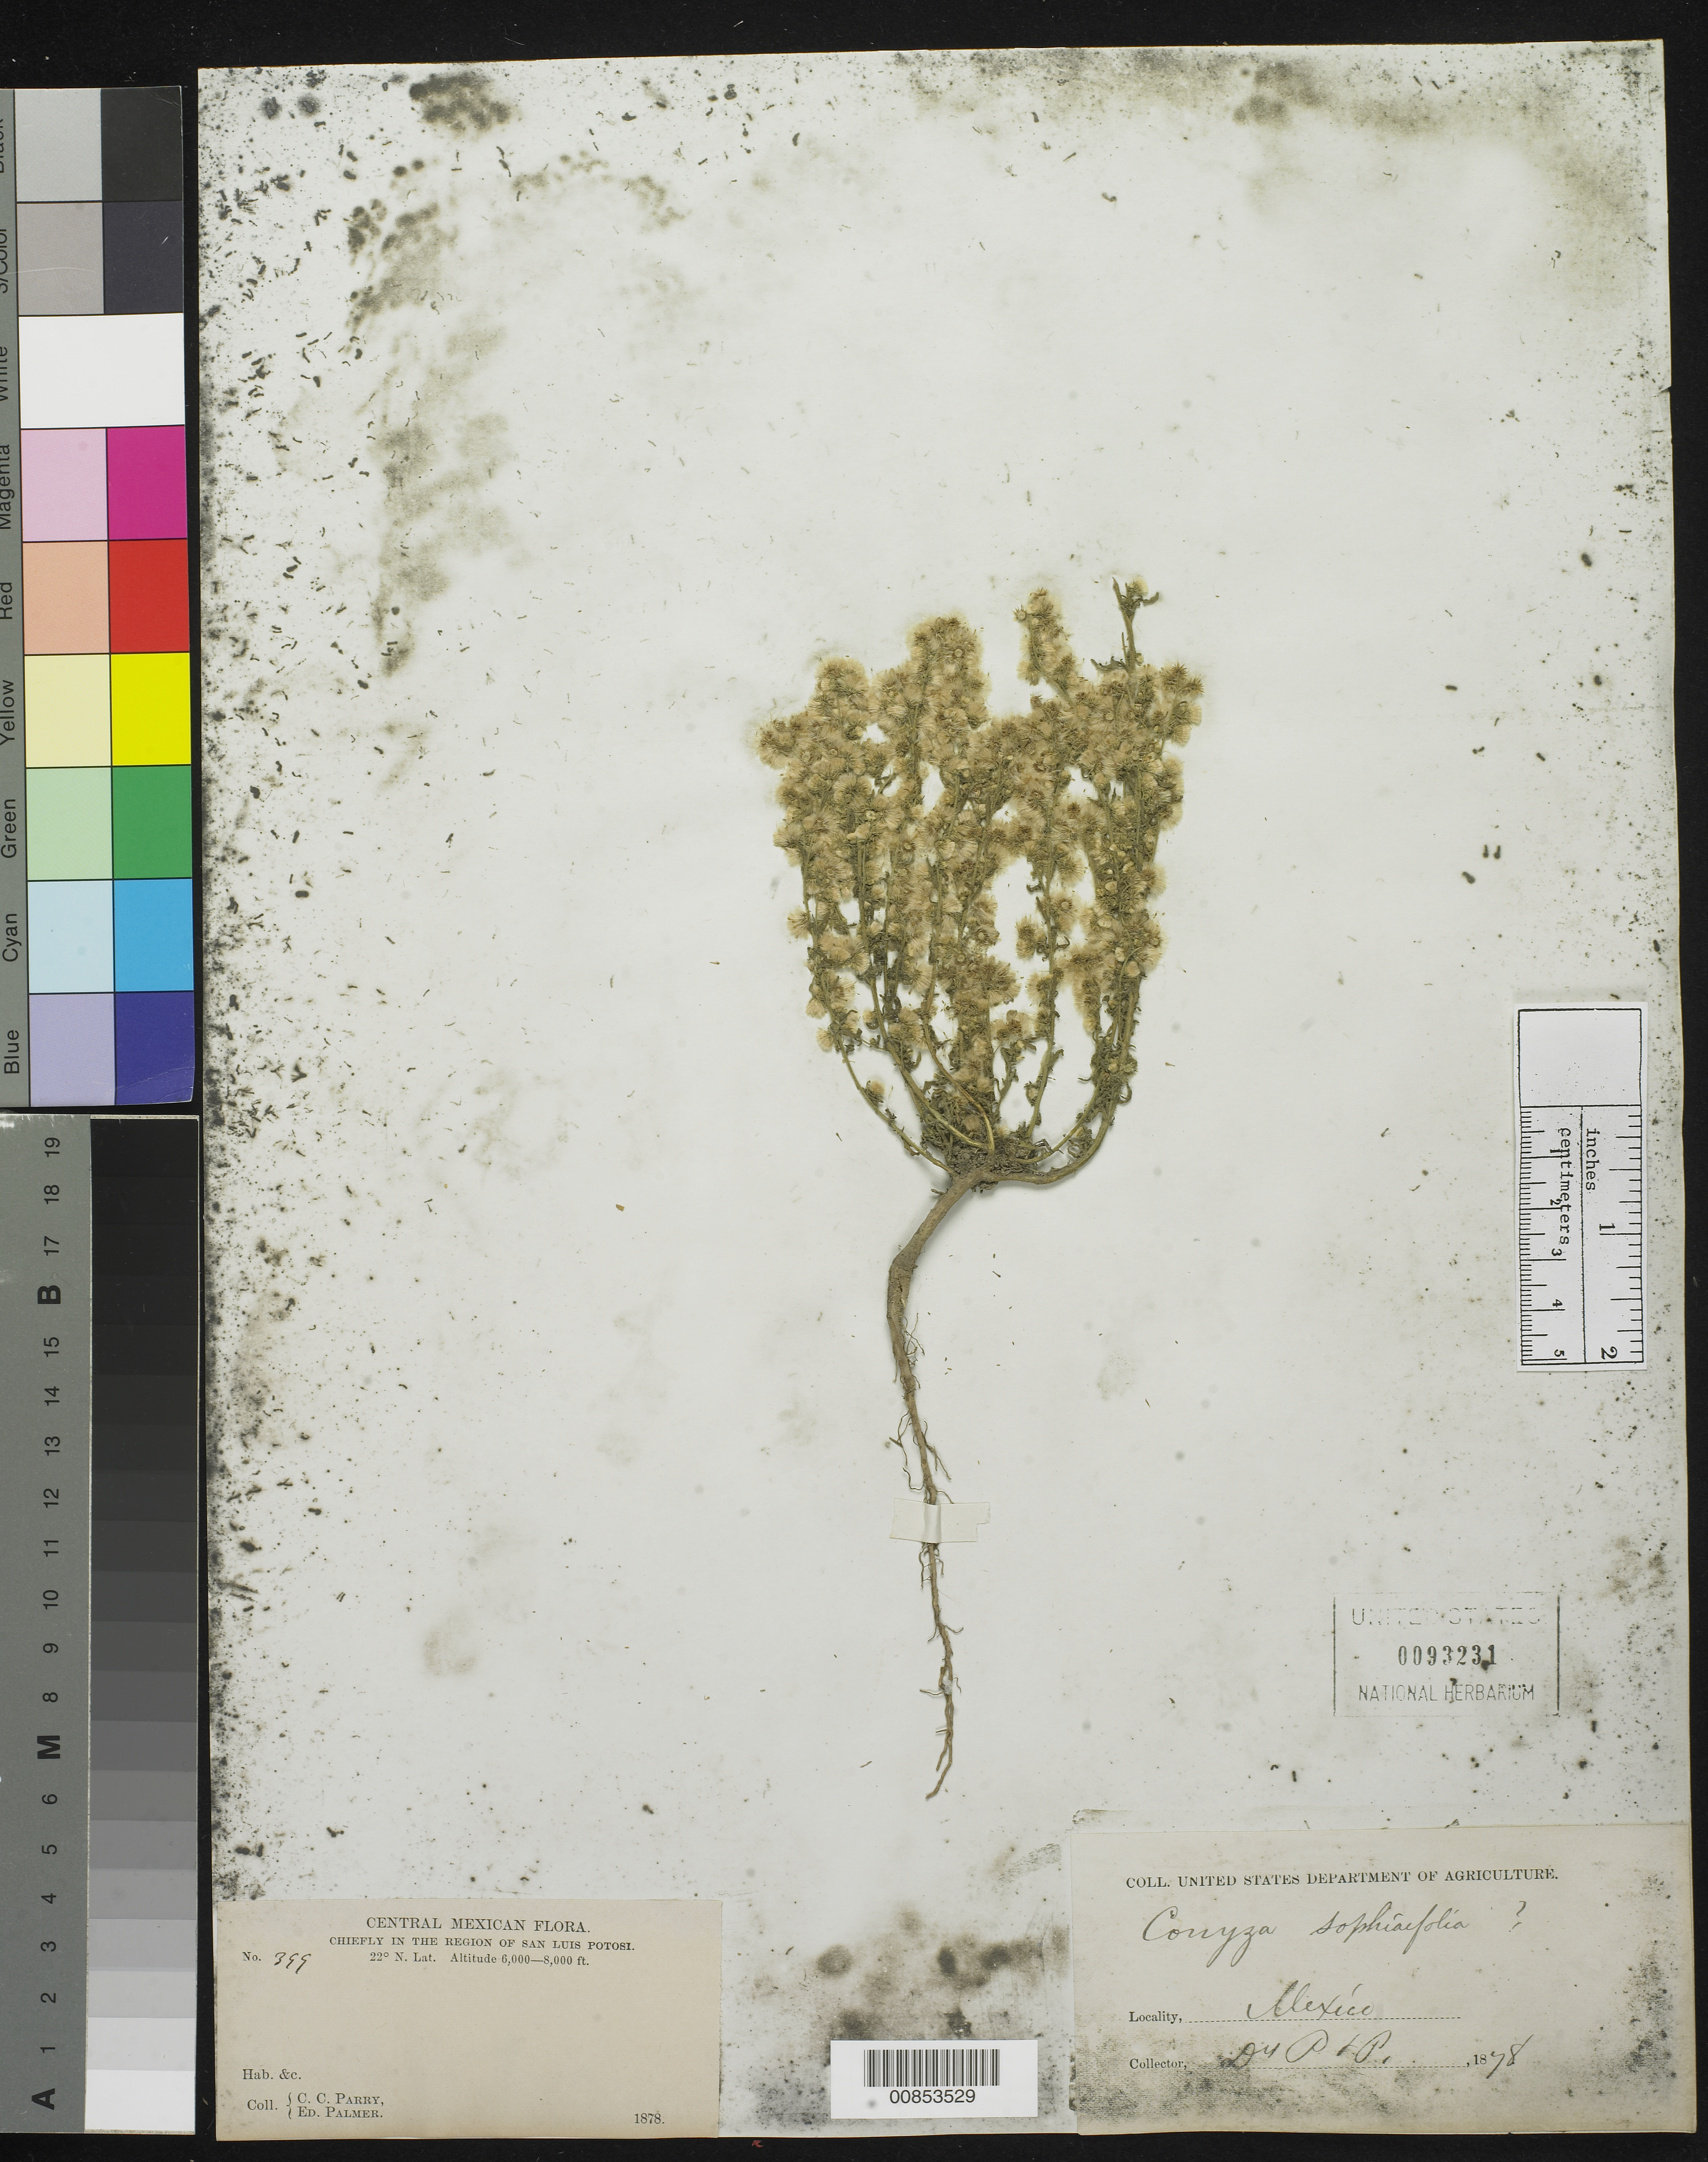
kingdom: Plantae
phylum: Tracheophyta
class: Magnoliopsida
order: Asterales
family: Asteraceae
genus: Conyza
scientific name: Conyza sophiaefolia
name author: Kunth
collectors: C. C. Parry & E. Palmer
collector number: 399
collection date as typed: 1878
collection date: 1878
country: Mexico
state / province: San Luis Potosí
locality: Chiefly in the region of San Luis Potosí.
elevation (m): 1829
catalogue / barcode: US 93231